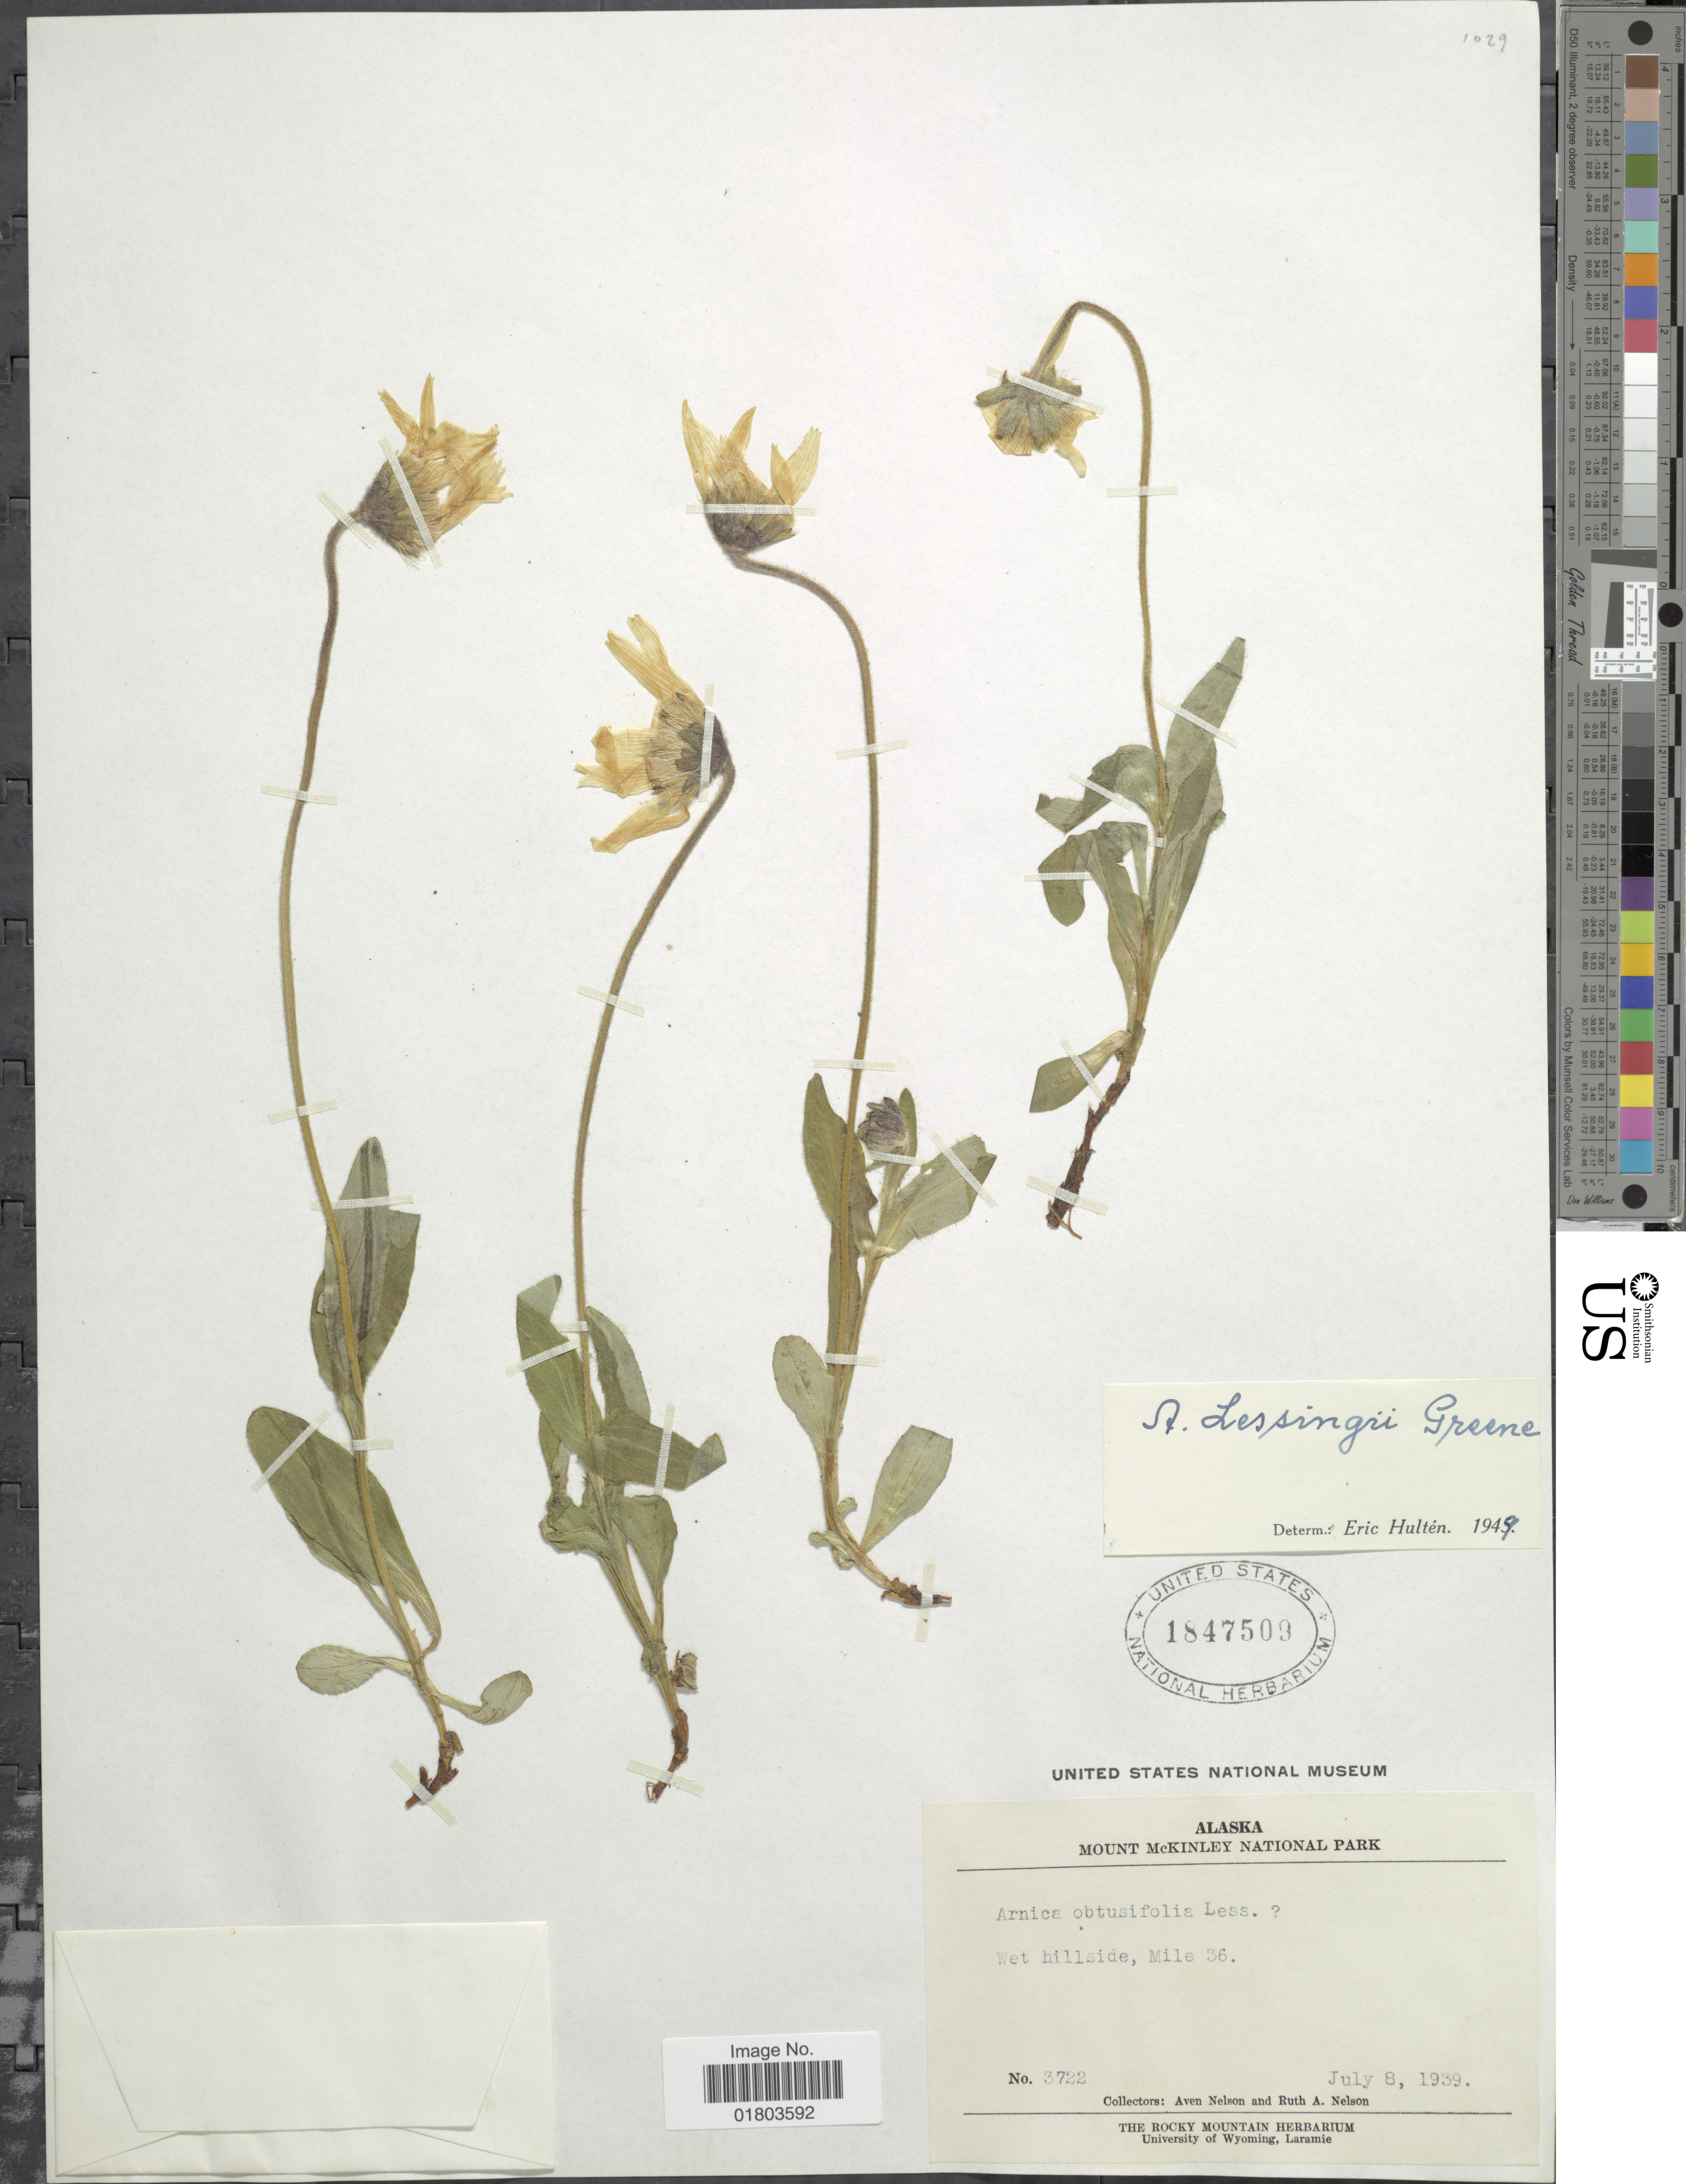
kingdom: Plantae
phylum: Tracheophyta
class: Magnoliopsida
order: Asterales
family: Asteraceae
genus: Arnica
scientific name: Arnica lessingii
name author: (Torr. & A. Gray) Greene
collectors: A. Nelson & R. A. Nelson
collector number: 3722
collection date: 1939-07-08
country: United States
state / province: Alaska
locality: Mount McKinley National Park, Wet hillside, Mile 36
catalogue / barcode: US 1847509